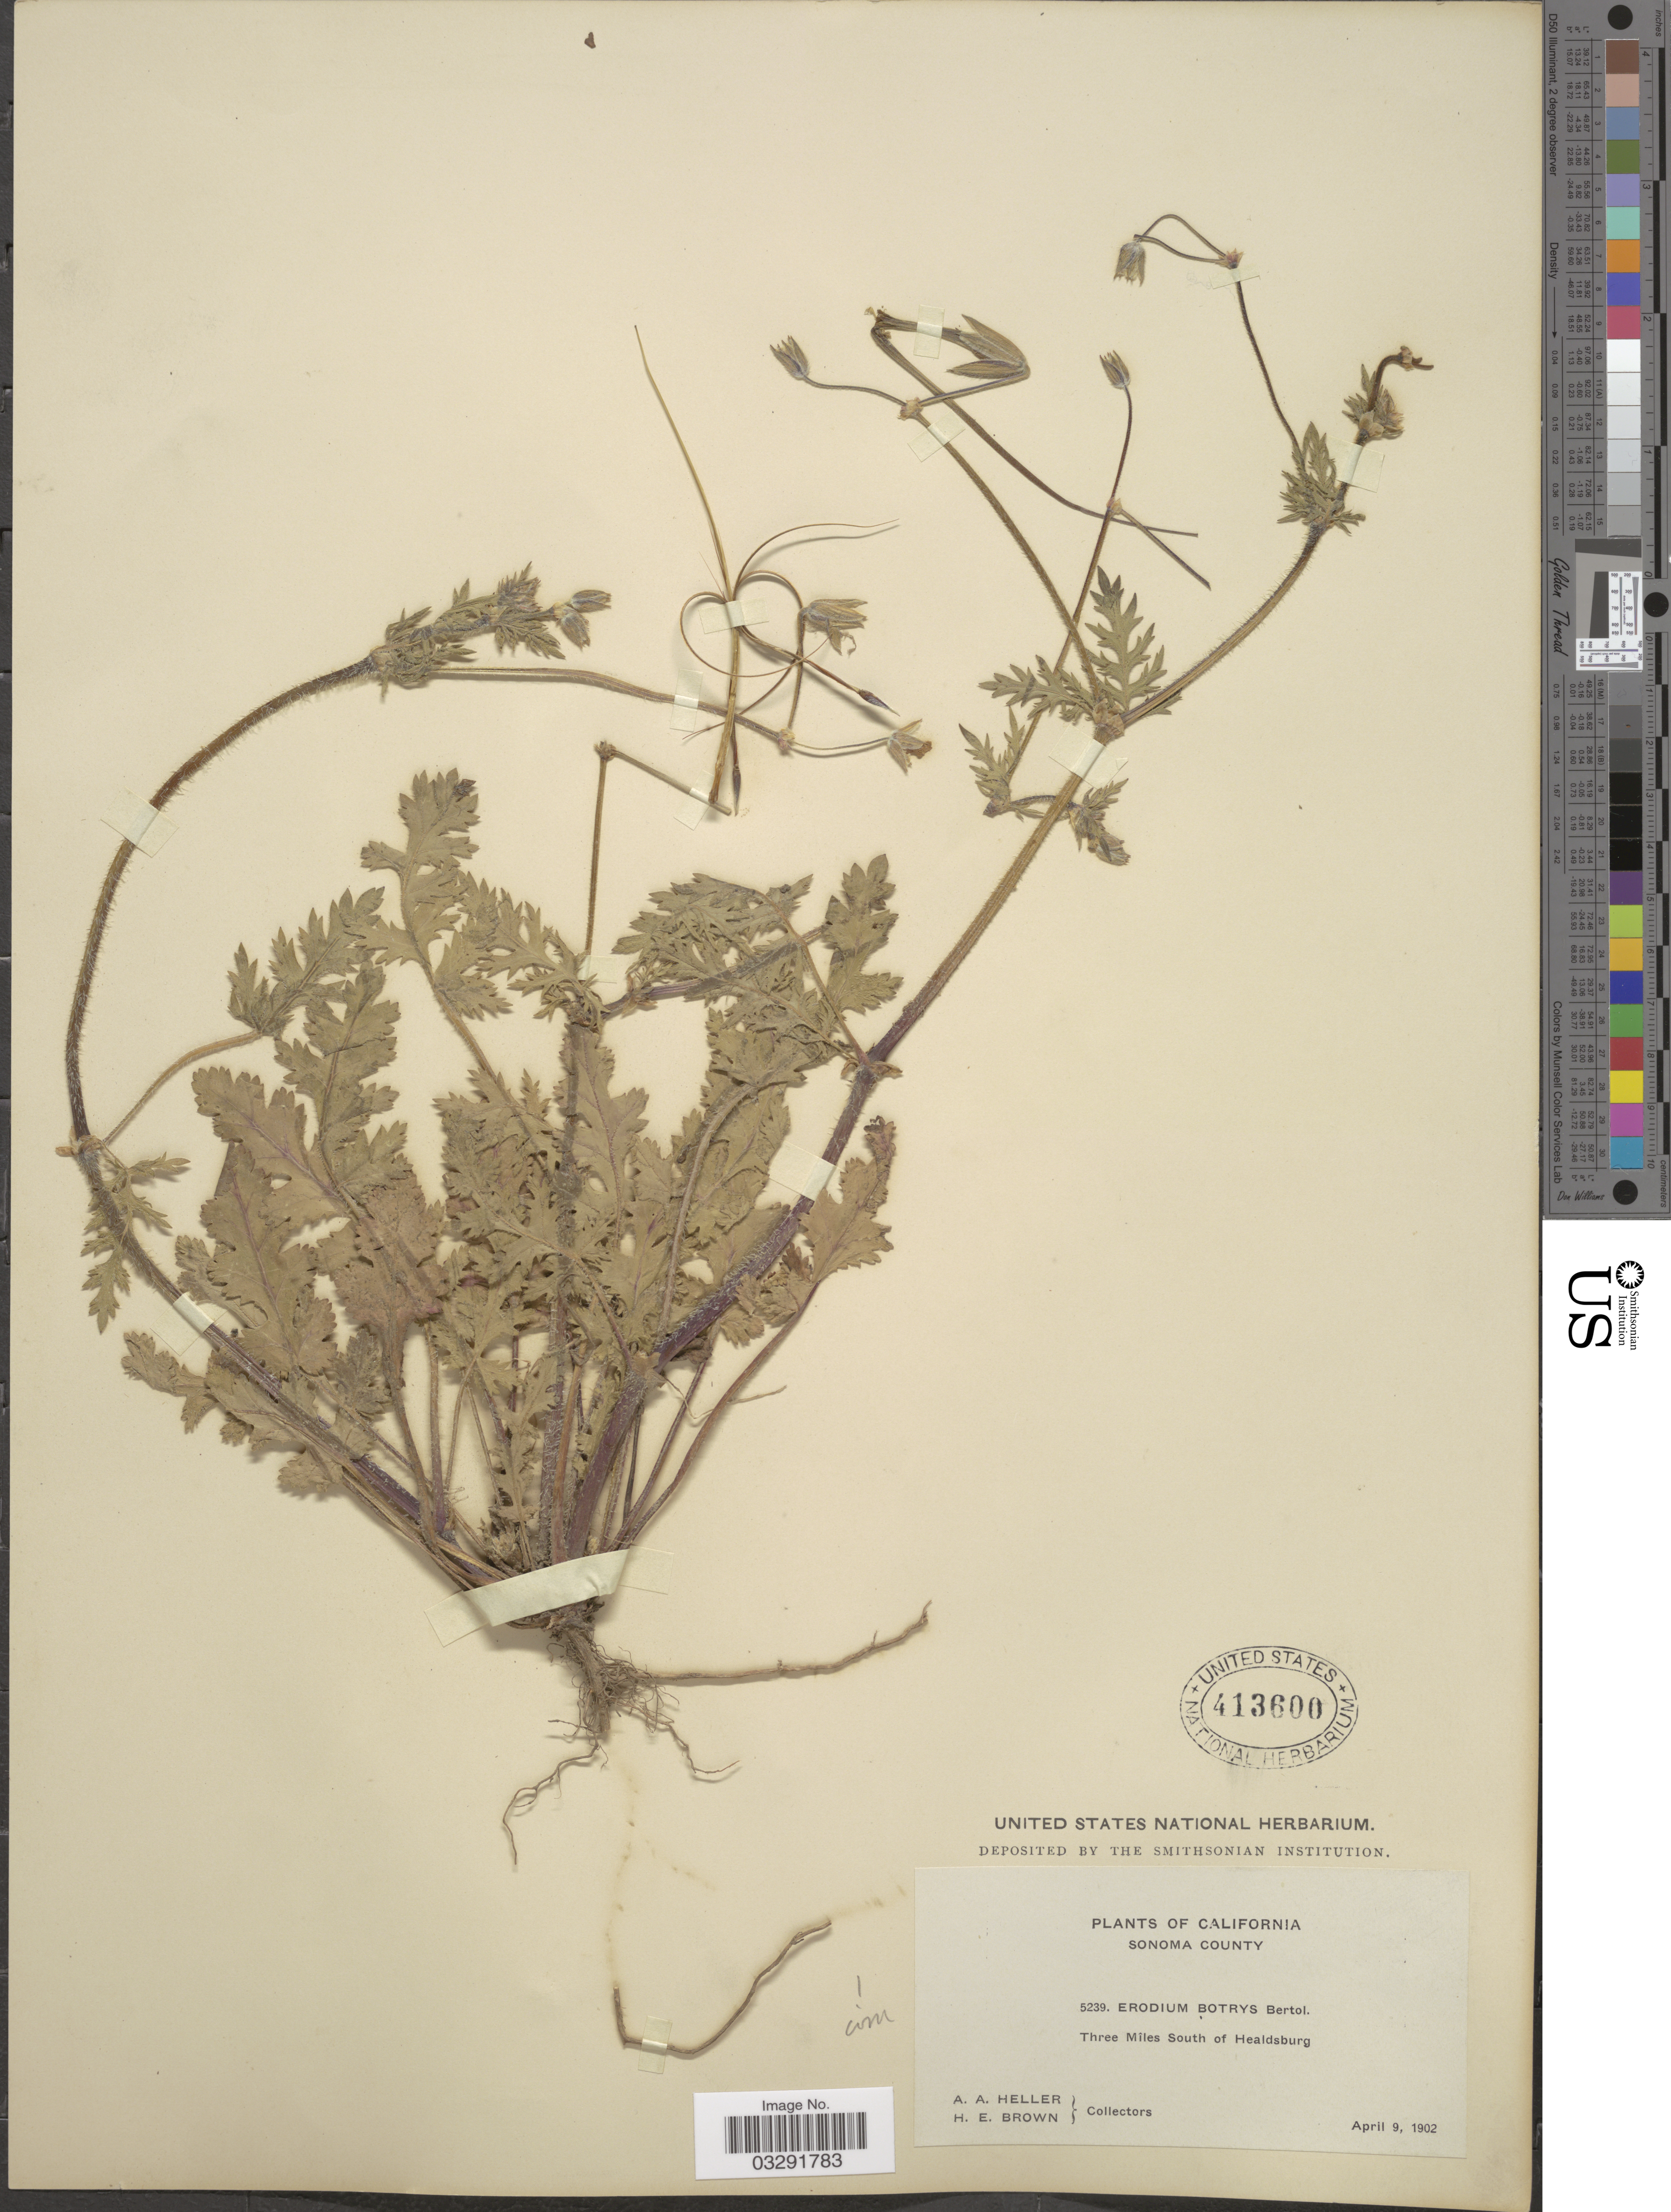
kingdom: Plantae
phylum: Tracheophyta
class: Magnoliopsida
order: Geraniales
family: Geraniaceae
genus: Erodium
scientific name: Erodium botrys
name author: (Cav.) Bertol.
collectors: A. A. Heller & H. E. Brown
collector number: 5239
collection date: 1902-04-09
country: United States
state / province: California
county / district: Sonoma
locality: Sonoma County. Three Miles South of Healdsburg.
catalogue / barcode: US 413600